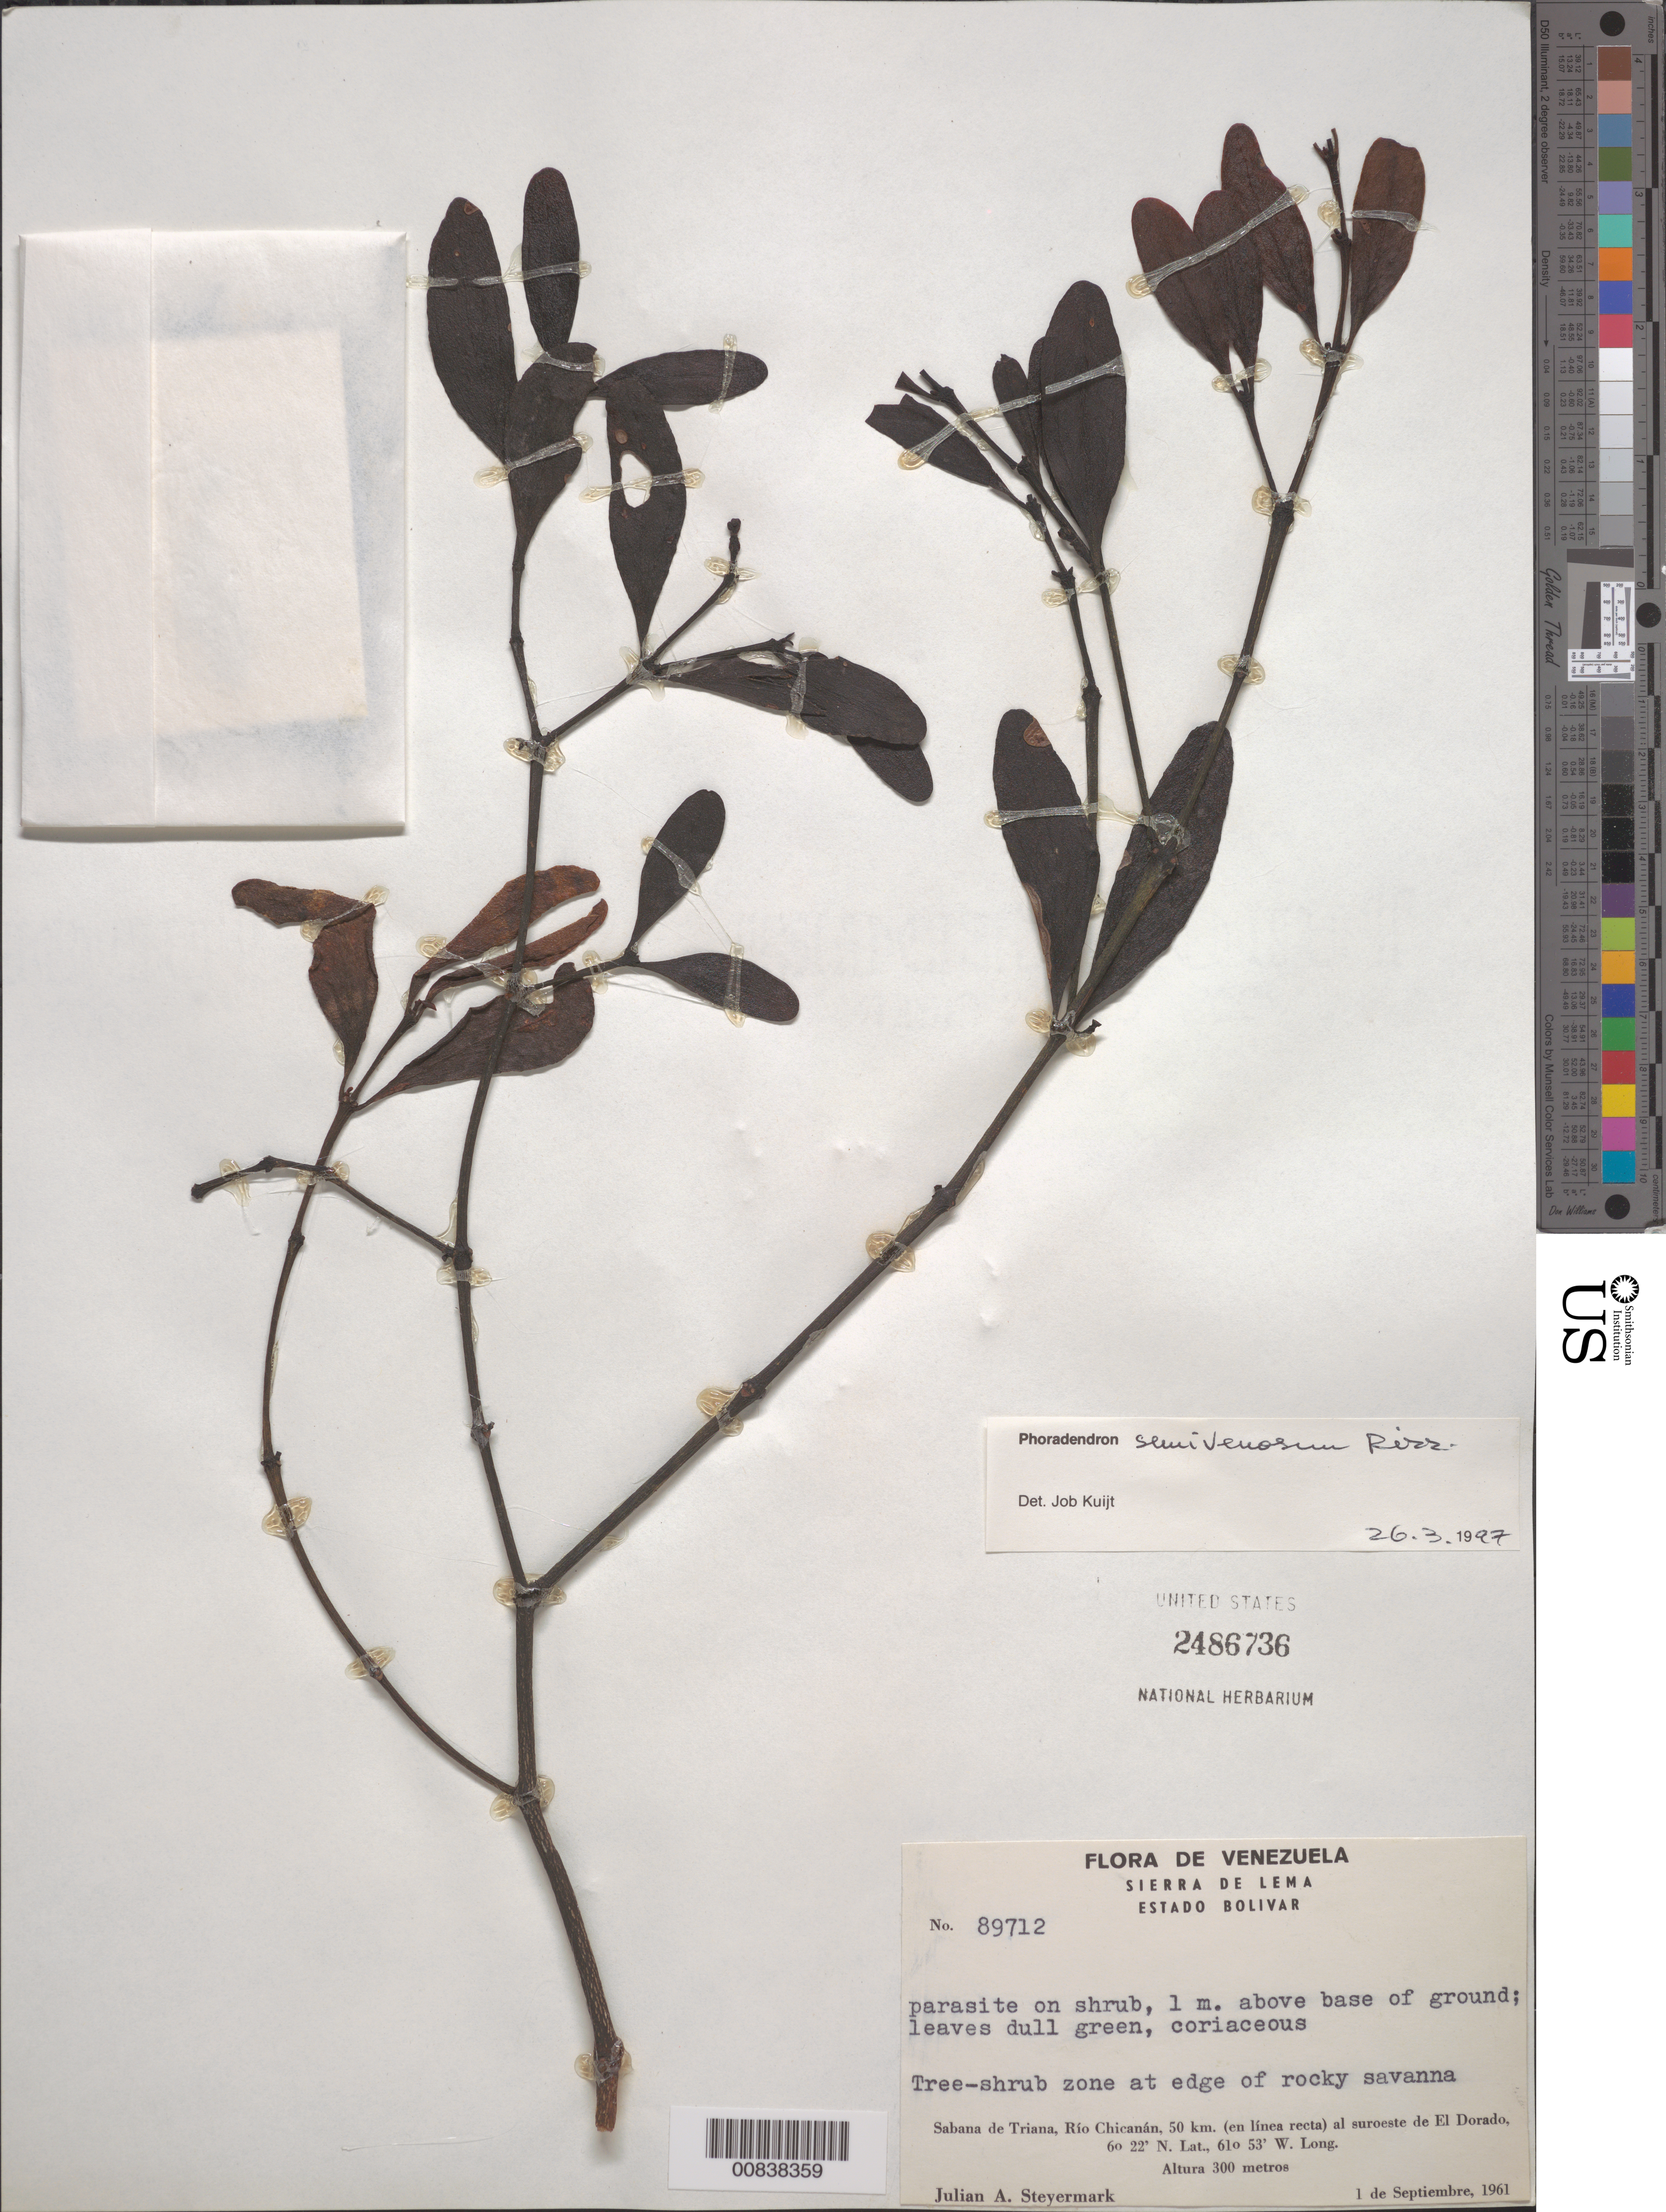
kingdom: Plantae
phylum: Tracheophyta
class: Magnoliopsida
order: Santalales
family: Viscaceae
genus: Phoradendron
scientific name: Phoradendron semivenosum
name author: Rizzini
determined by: Kuijt, Job, (CANADA)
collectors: J. Steyermark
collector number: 89712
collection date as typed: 1-Sep-61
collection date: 1961-09-01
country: Venezuela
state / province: Bolívar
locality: Sabana de Triana, Río Chicanán, 50 km (in línea recta) al SW de El Dorado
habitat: On shrub, 1m above base of ground; tree-shrub zone at edge of rocky savanna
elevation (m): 300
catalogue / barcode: US 2486736